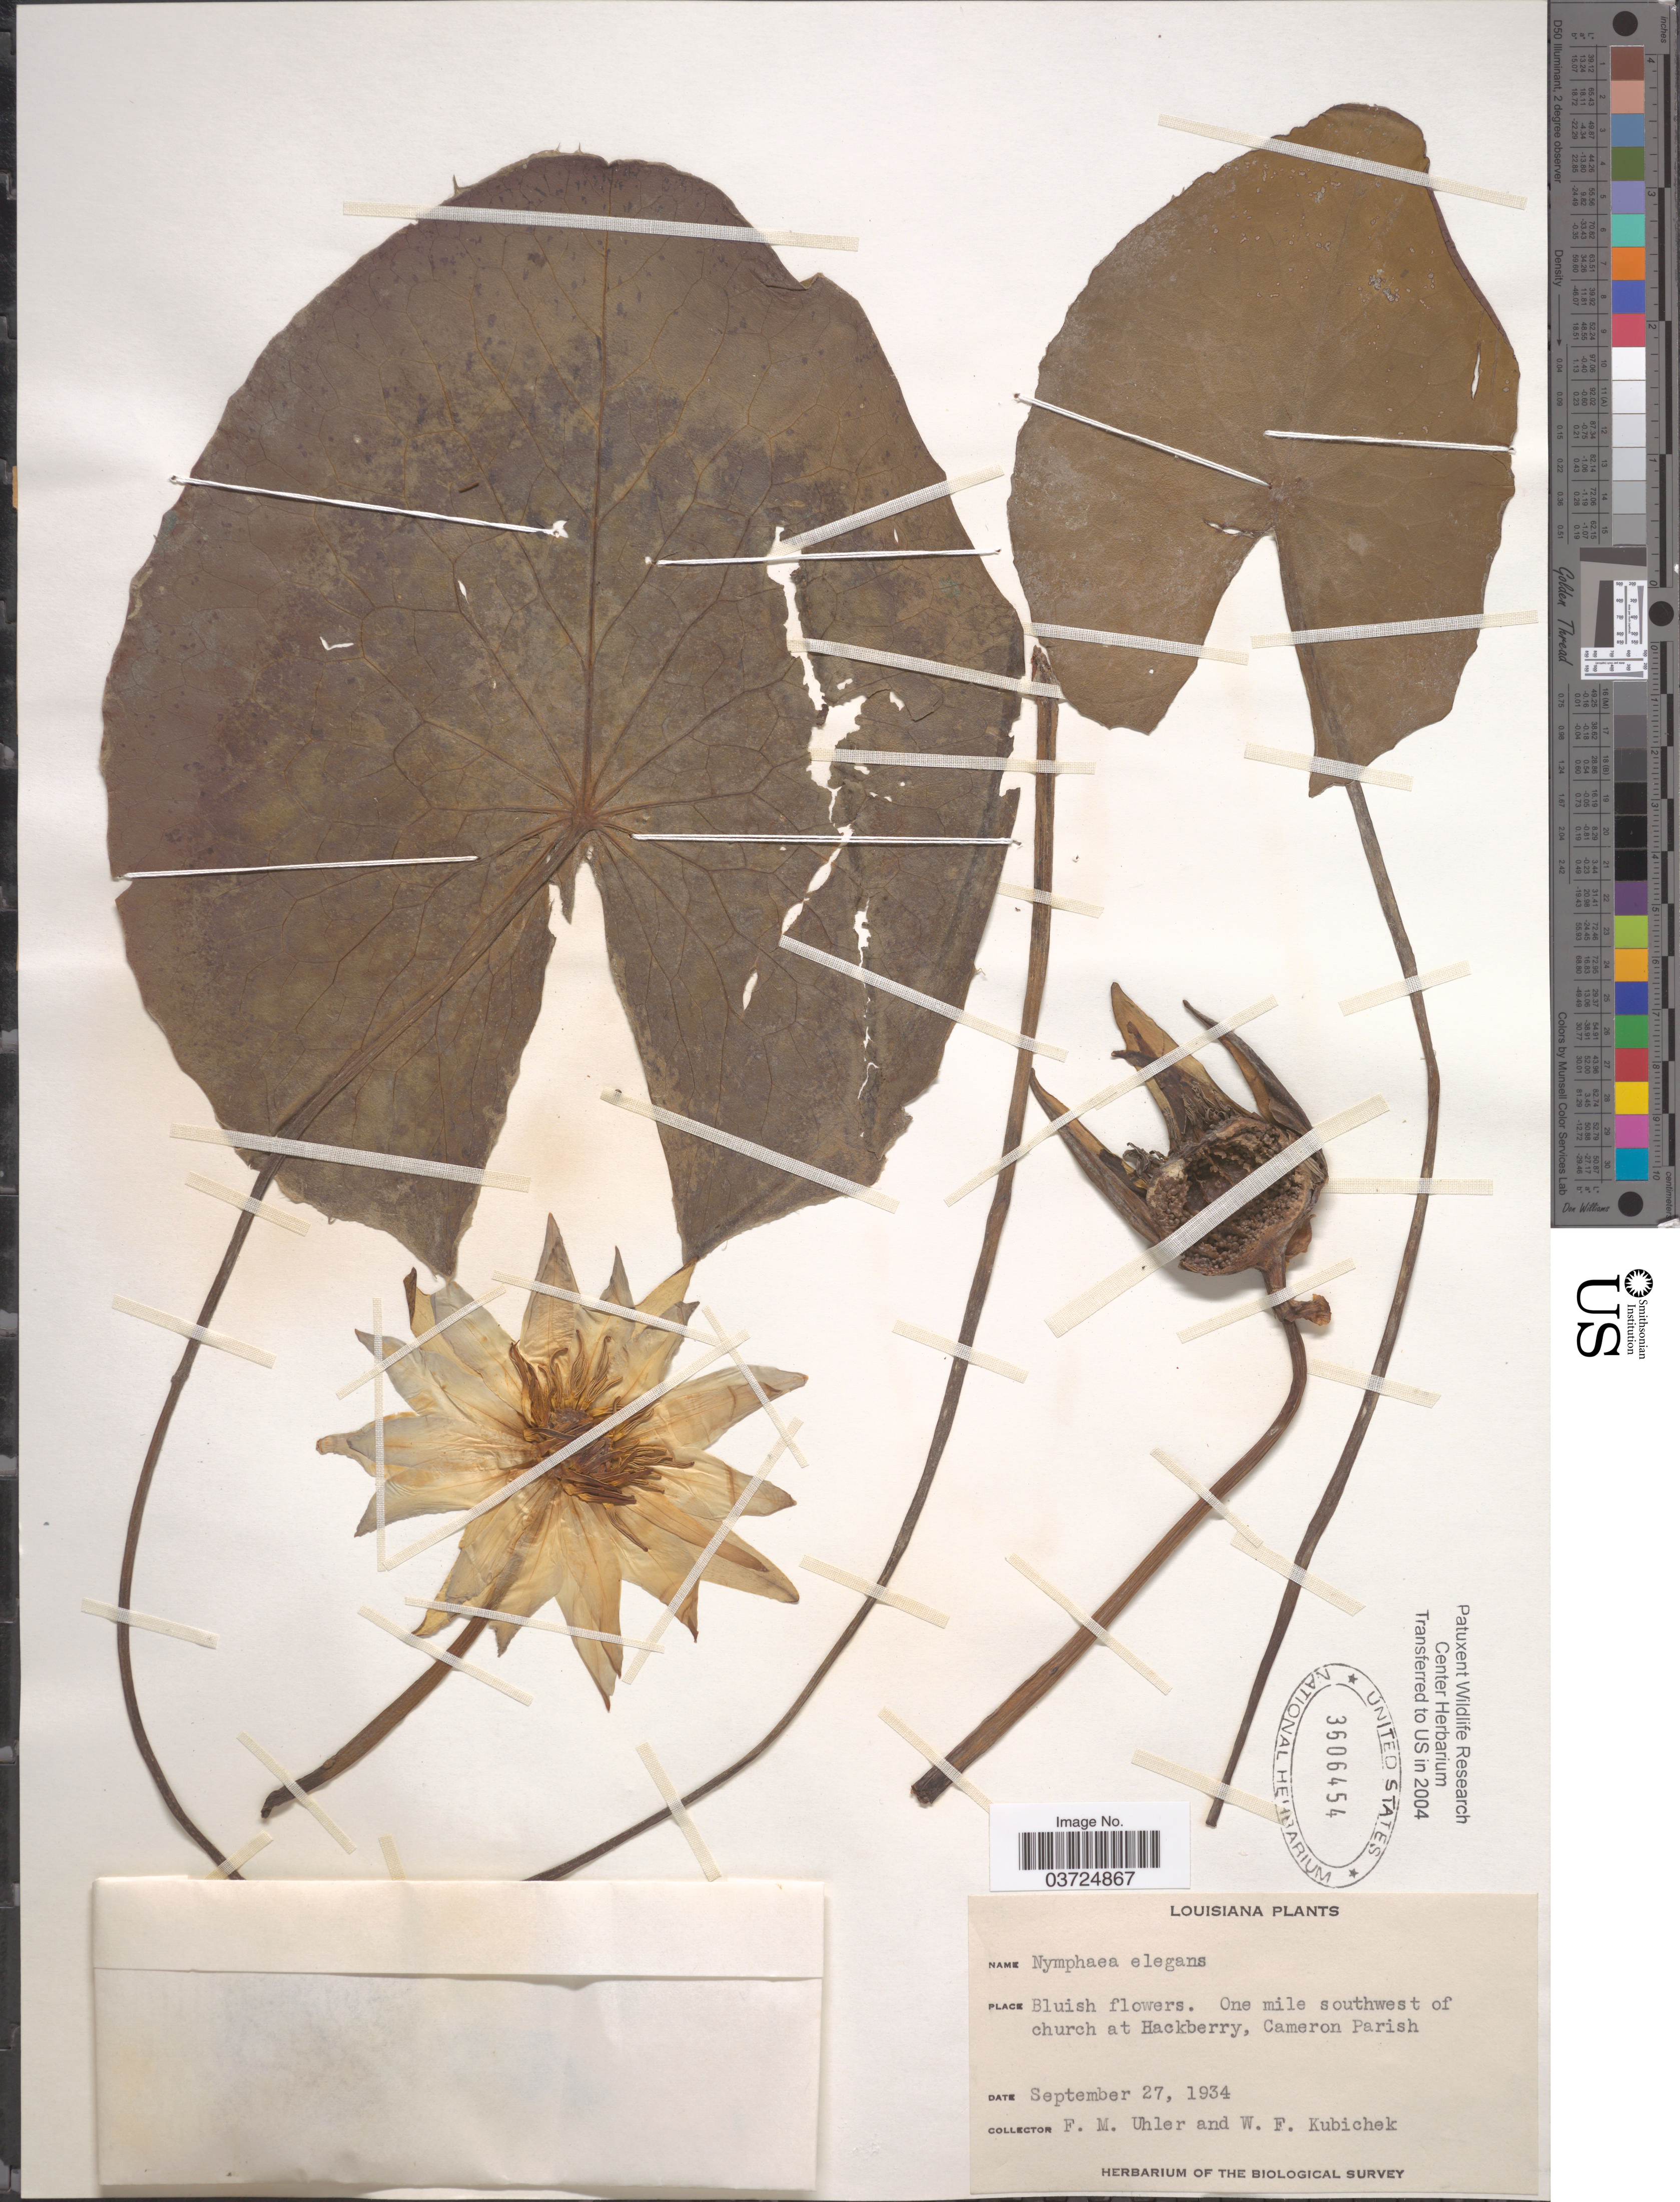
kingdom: Plantae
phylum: Tracheophyta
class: Magnoliopsida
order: Nymphaeales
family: Nymphaeaceae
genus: Nymphaea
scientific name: Nymphaea elegans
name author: Hook.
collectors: F. M. Uhler & W. Kubichek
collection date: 1934-09-27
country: United States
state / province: Louisiana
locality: One mile southwest of church at Hackberry, Cameron Parish.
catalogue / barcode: US 3606454